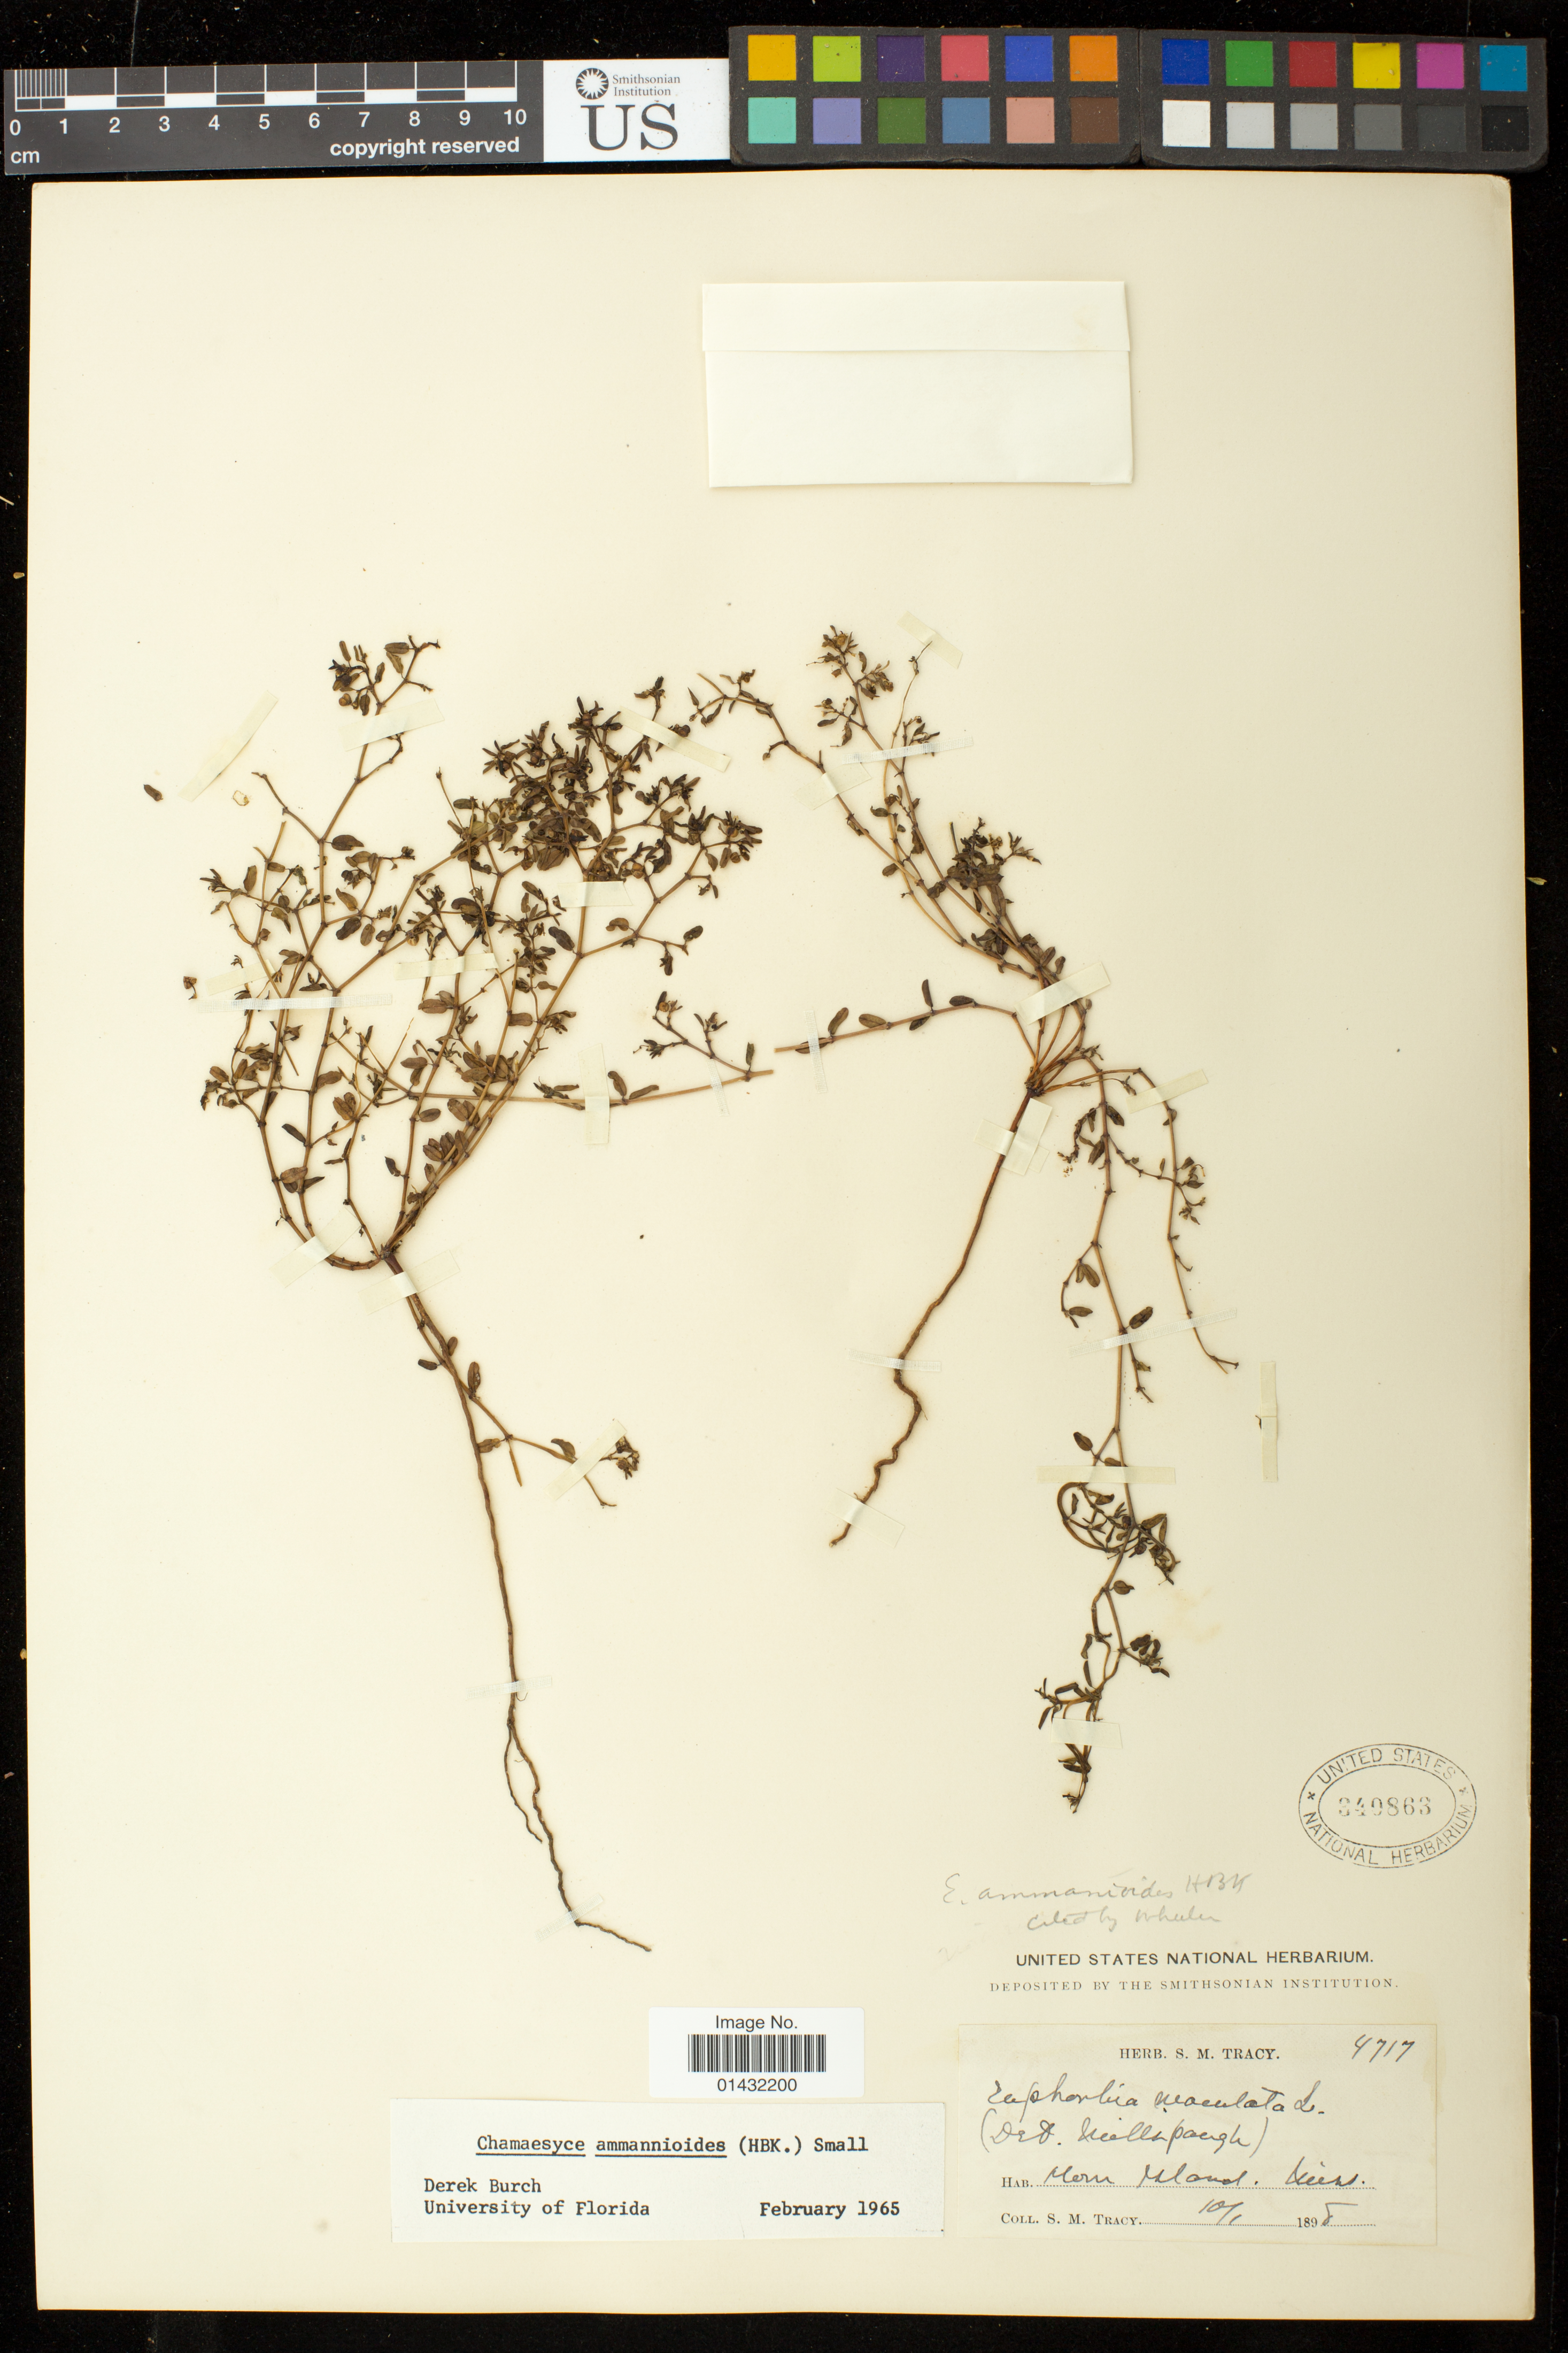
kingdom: Plantae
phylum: Tracheophyta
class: Magnoliopsida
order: Malpighiales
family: Euphorbiaceae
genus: Euphorbia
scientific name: Euphorbia bombensis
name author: Jacq.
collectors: S. M. Tracy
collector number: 4717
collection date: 1898-10-01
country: United States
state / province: Mississippi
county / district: Jackson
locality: Horn Island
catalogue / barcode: US 3409863